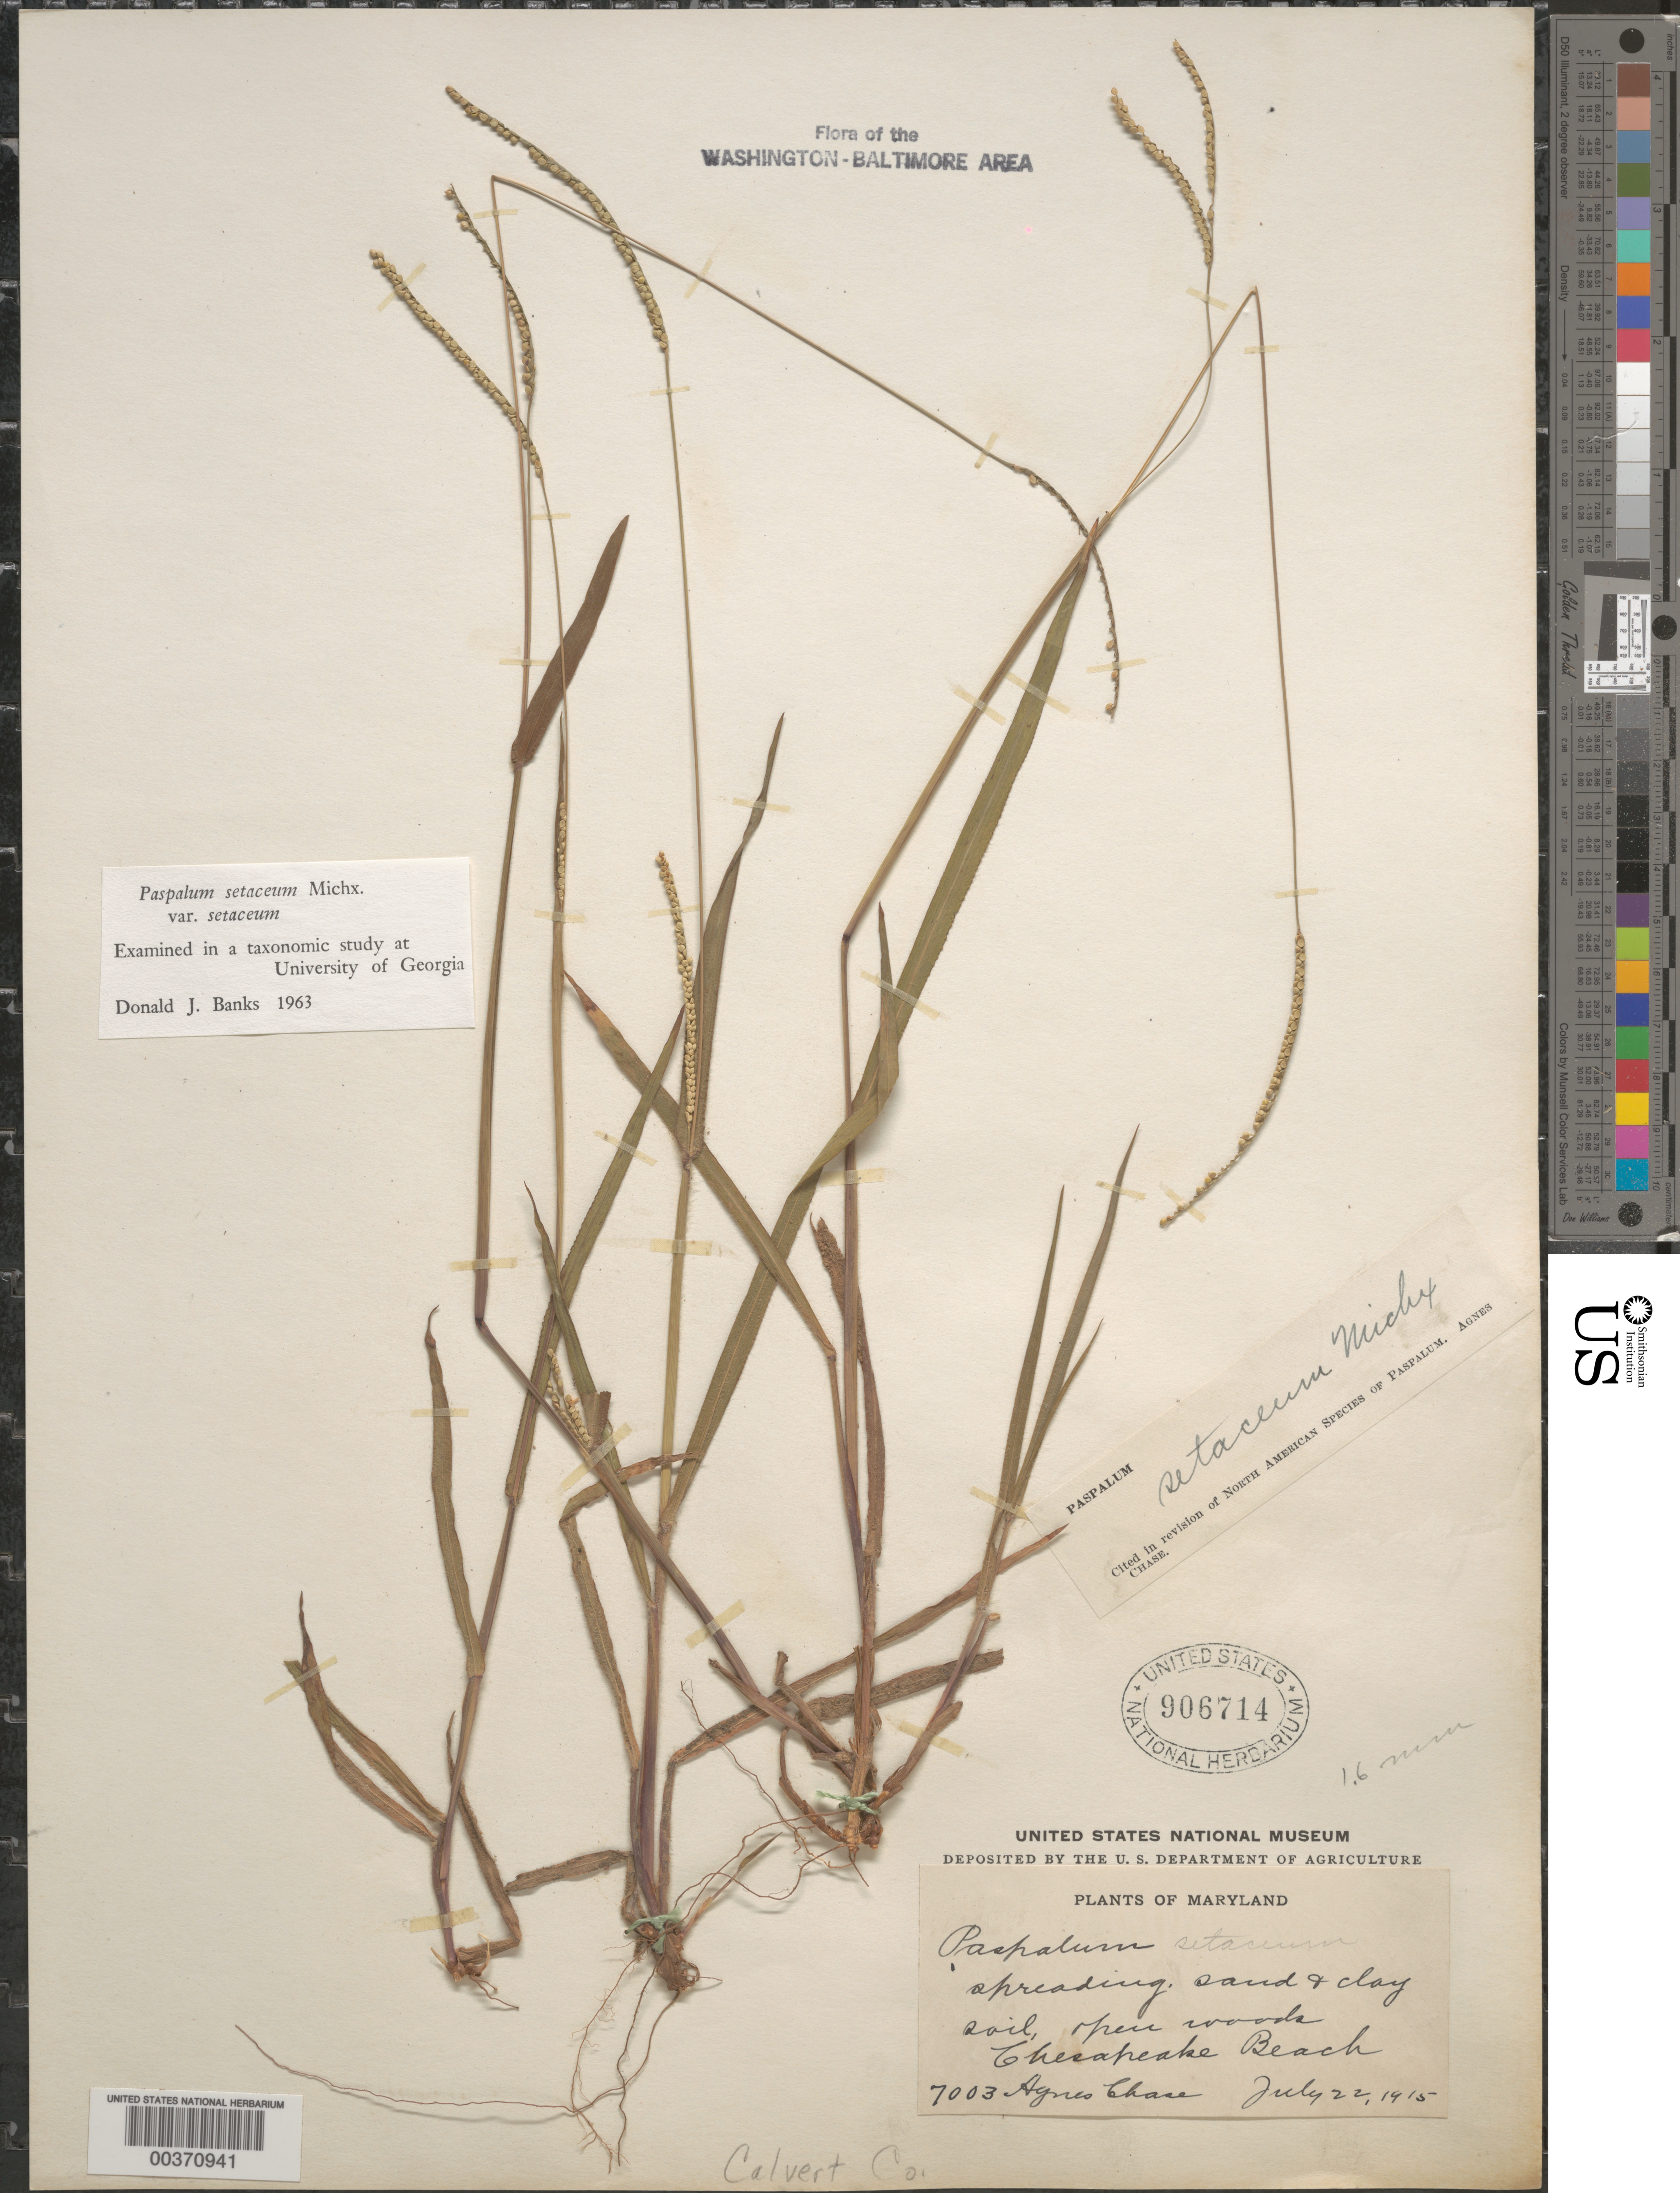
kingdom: Plantae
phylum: Tracheophyta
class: Liliopsida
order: Poales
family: Poaceae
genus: Paspalum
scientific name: Paspalum setaceum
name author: Michx.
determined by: Banks, D. J.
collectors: A. Chase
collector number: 7003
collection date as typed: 22 Jul 1915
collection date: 1915-07-22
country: United States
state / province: Maryland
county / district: Calvert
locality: Chesapeake Beach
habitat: Sand and clay soil, open woods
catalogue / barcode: US 906714